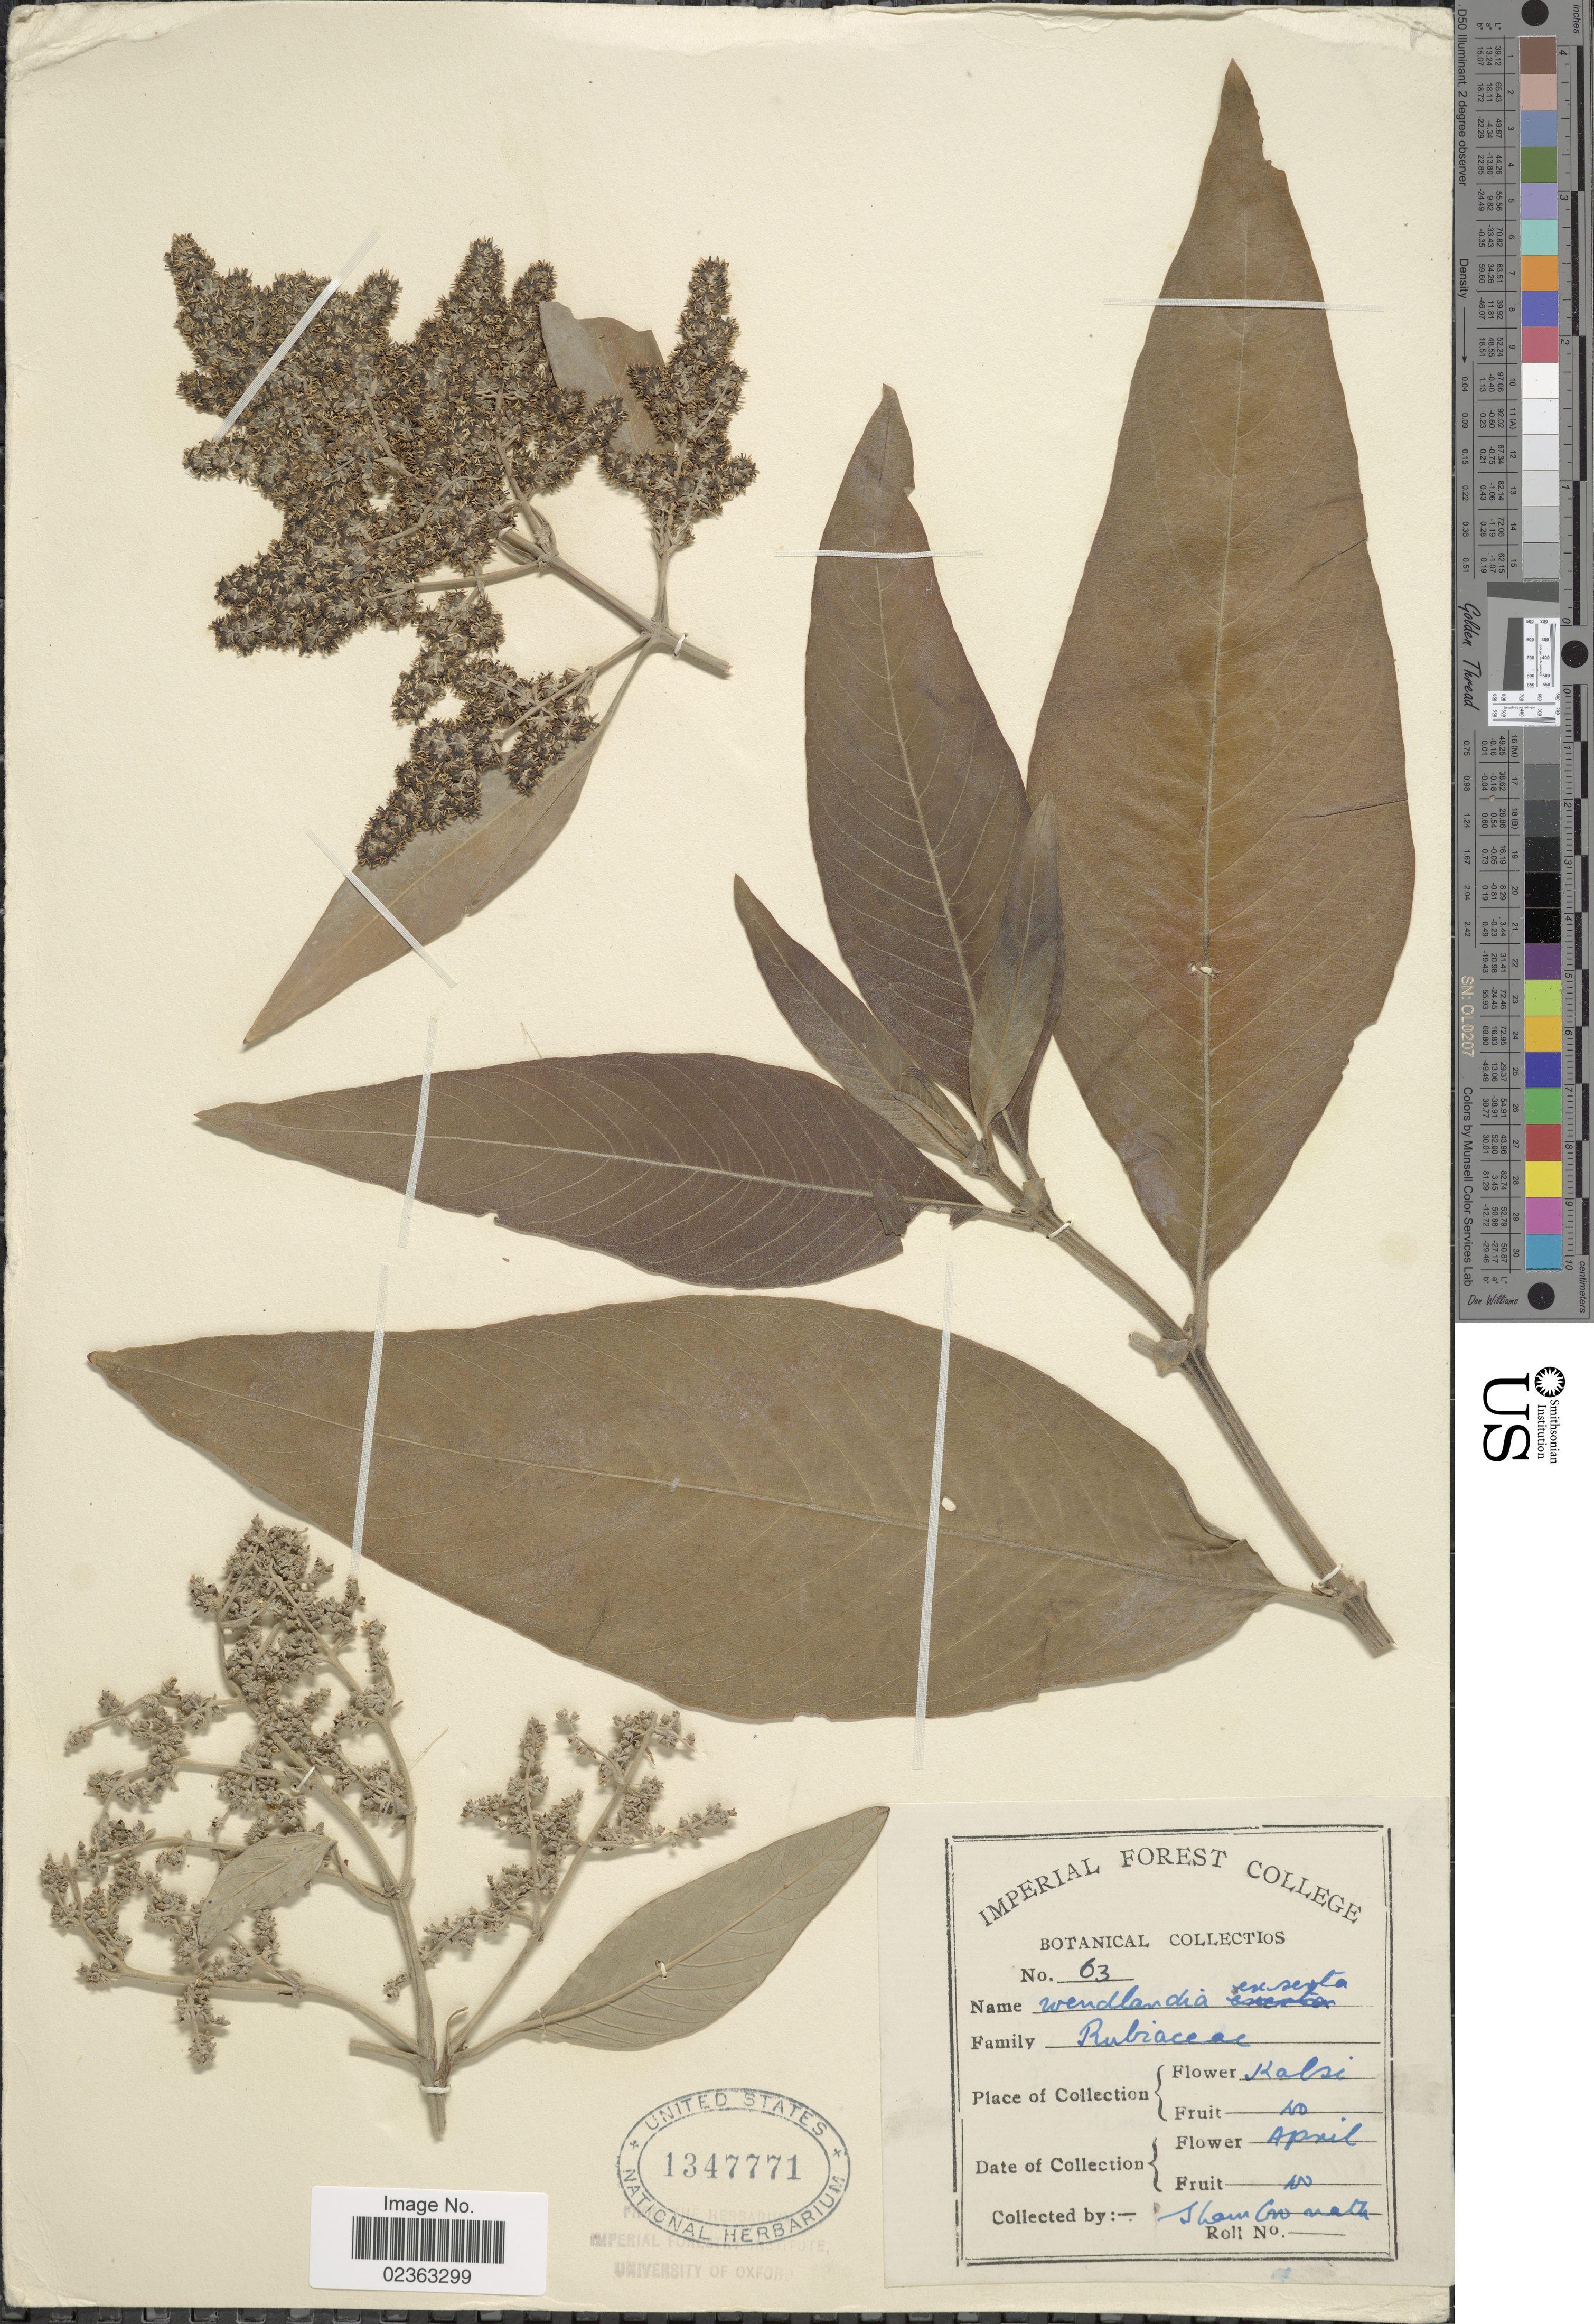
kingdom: Plantae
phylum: Tracheophyta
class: Magnoliopsida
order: Gentianales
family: Rubiaceae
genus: Wendlandia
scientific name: Wendlandia exserta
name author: (Roxb.) DC.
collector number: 63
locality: Kalsi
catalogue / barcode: US 1347771